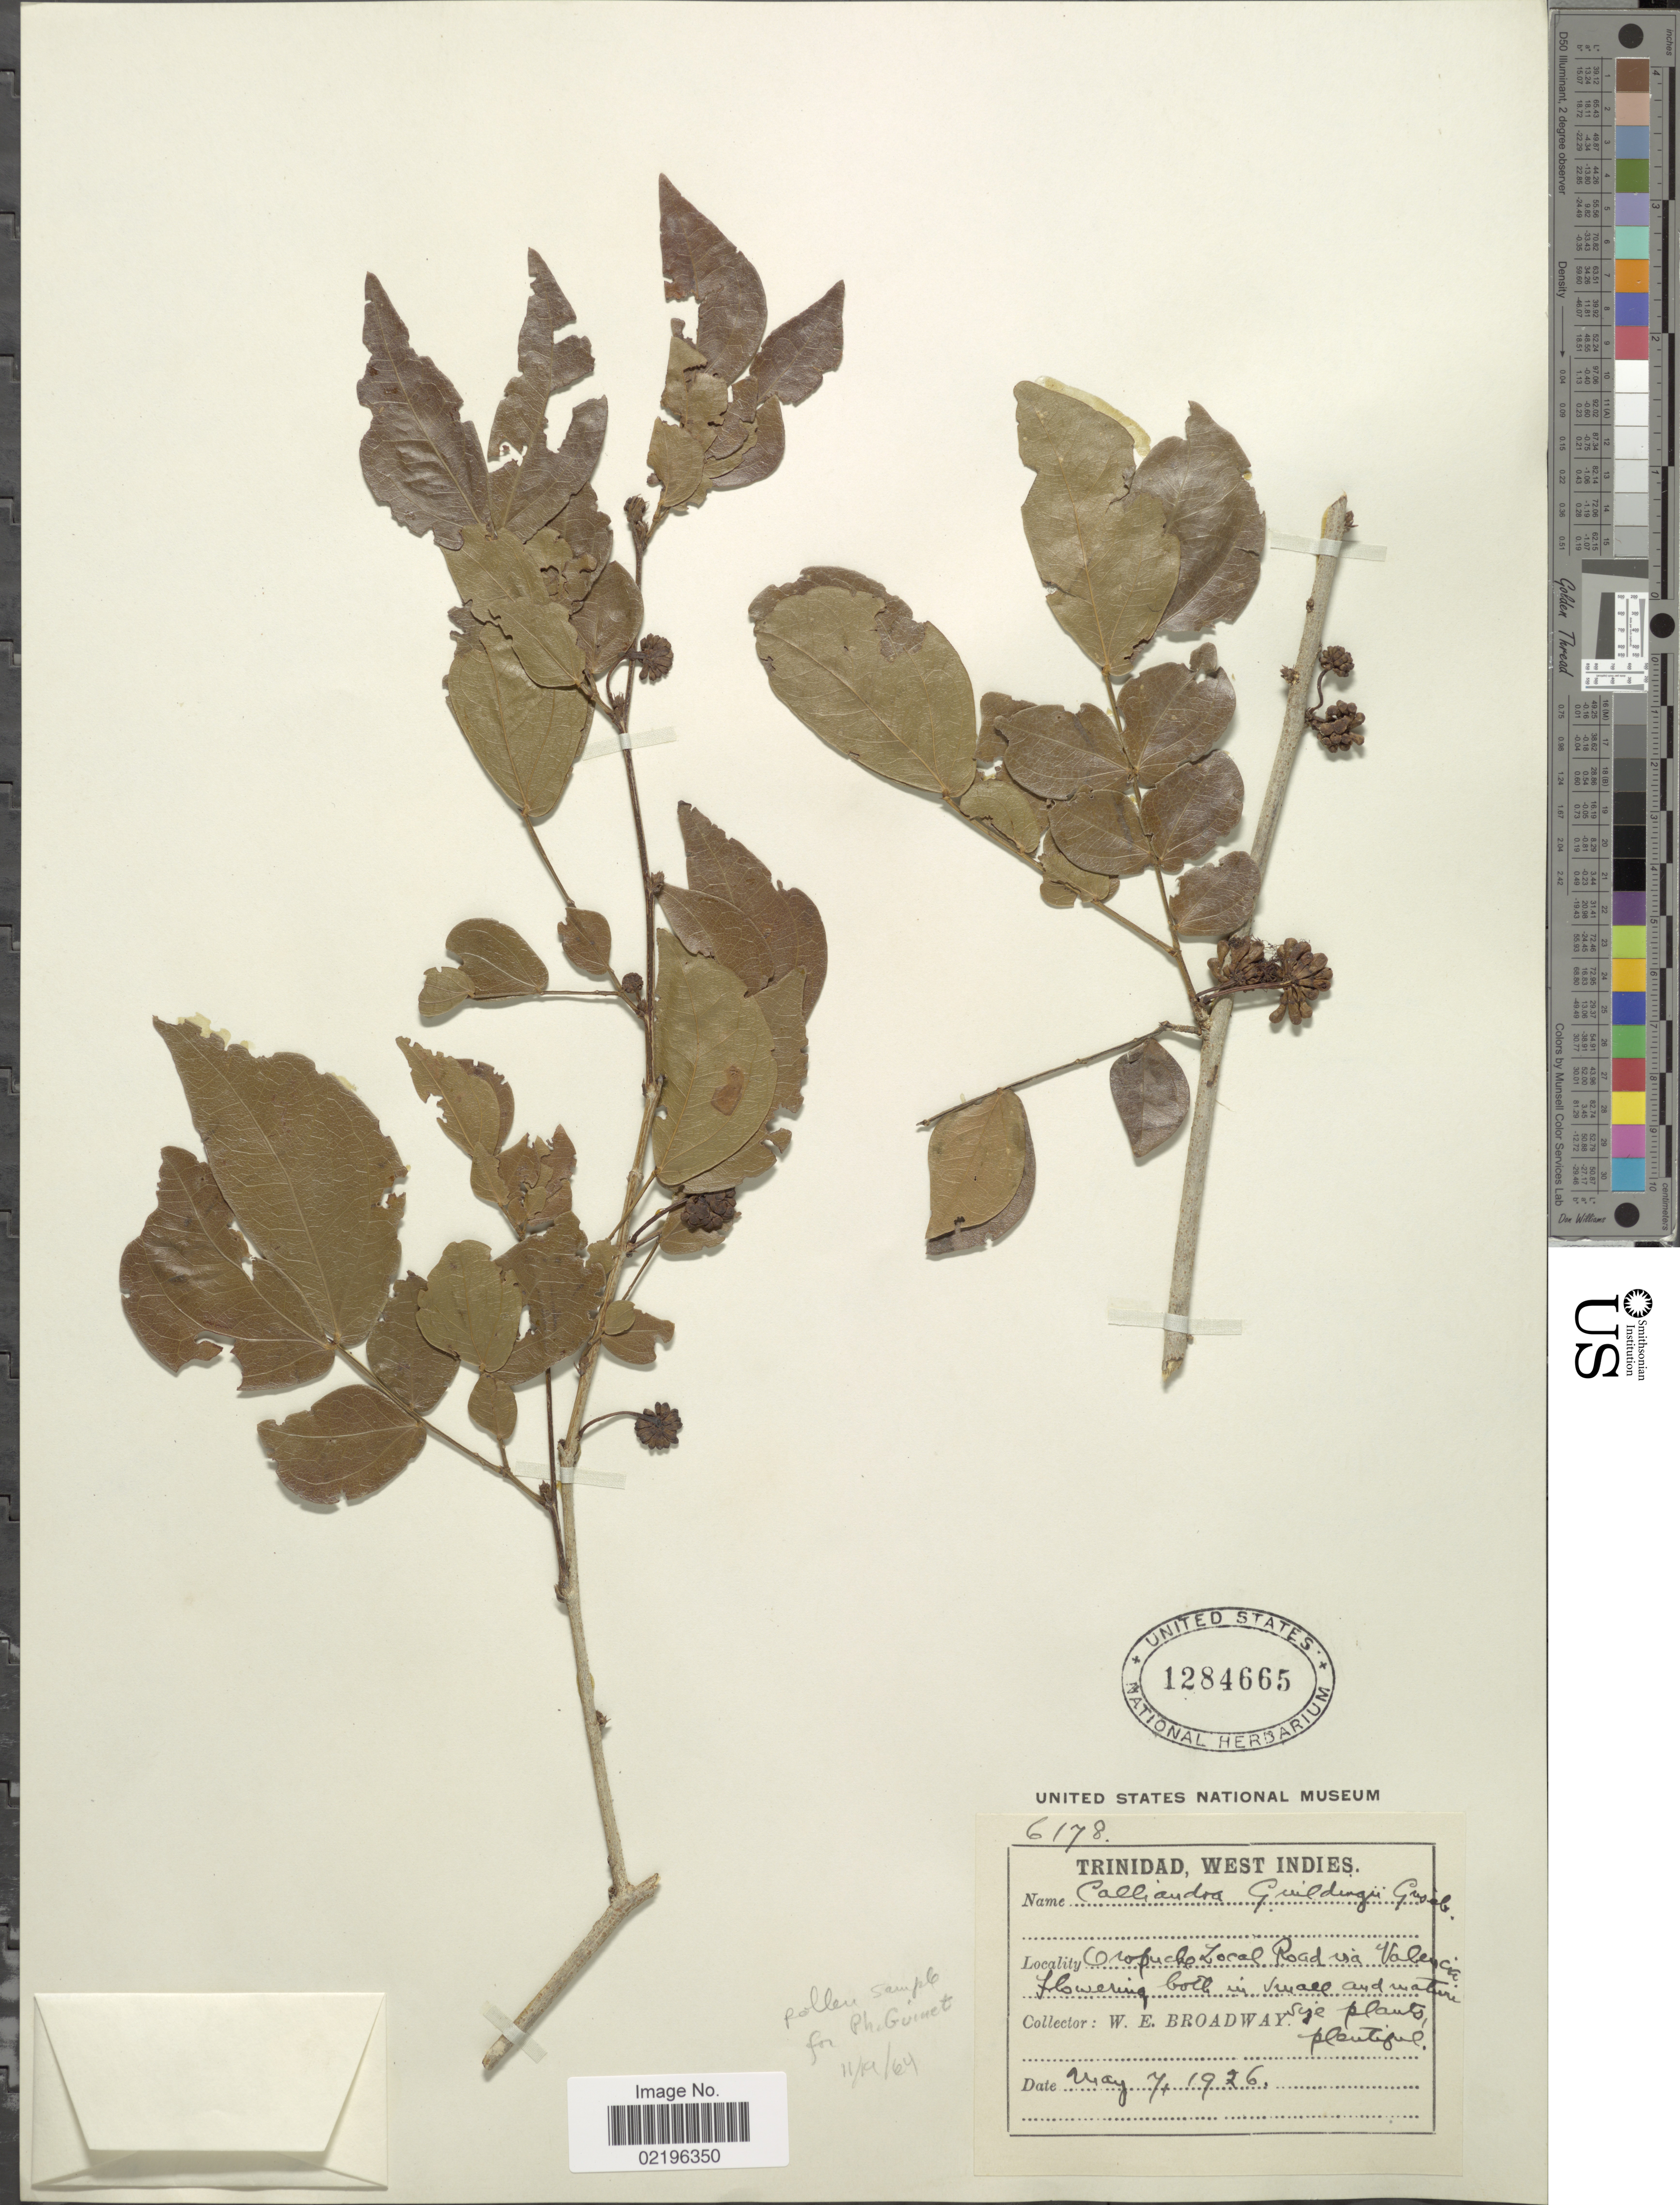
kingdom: Plantae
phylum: Tracheophyta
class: Magnoliopsida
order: Fabales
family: Fabaceae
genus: Calliandra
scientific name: Calliandra guildingii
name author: Benth.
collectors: W. E. Broadway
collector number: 6178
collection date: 1926-08-07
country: Trinidad and Tobago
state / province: Trinidad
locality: West Indies, Oropuche Local Road via Valencia.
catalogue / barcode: US 1284665